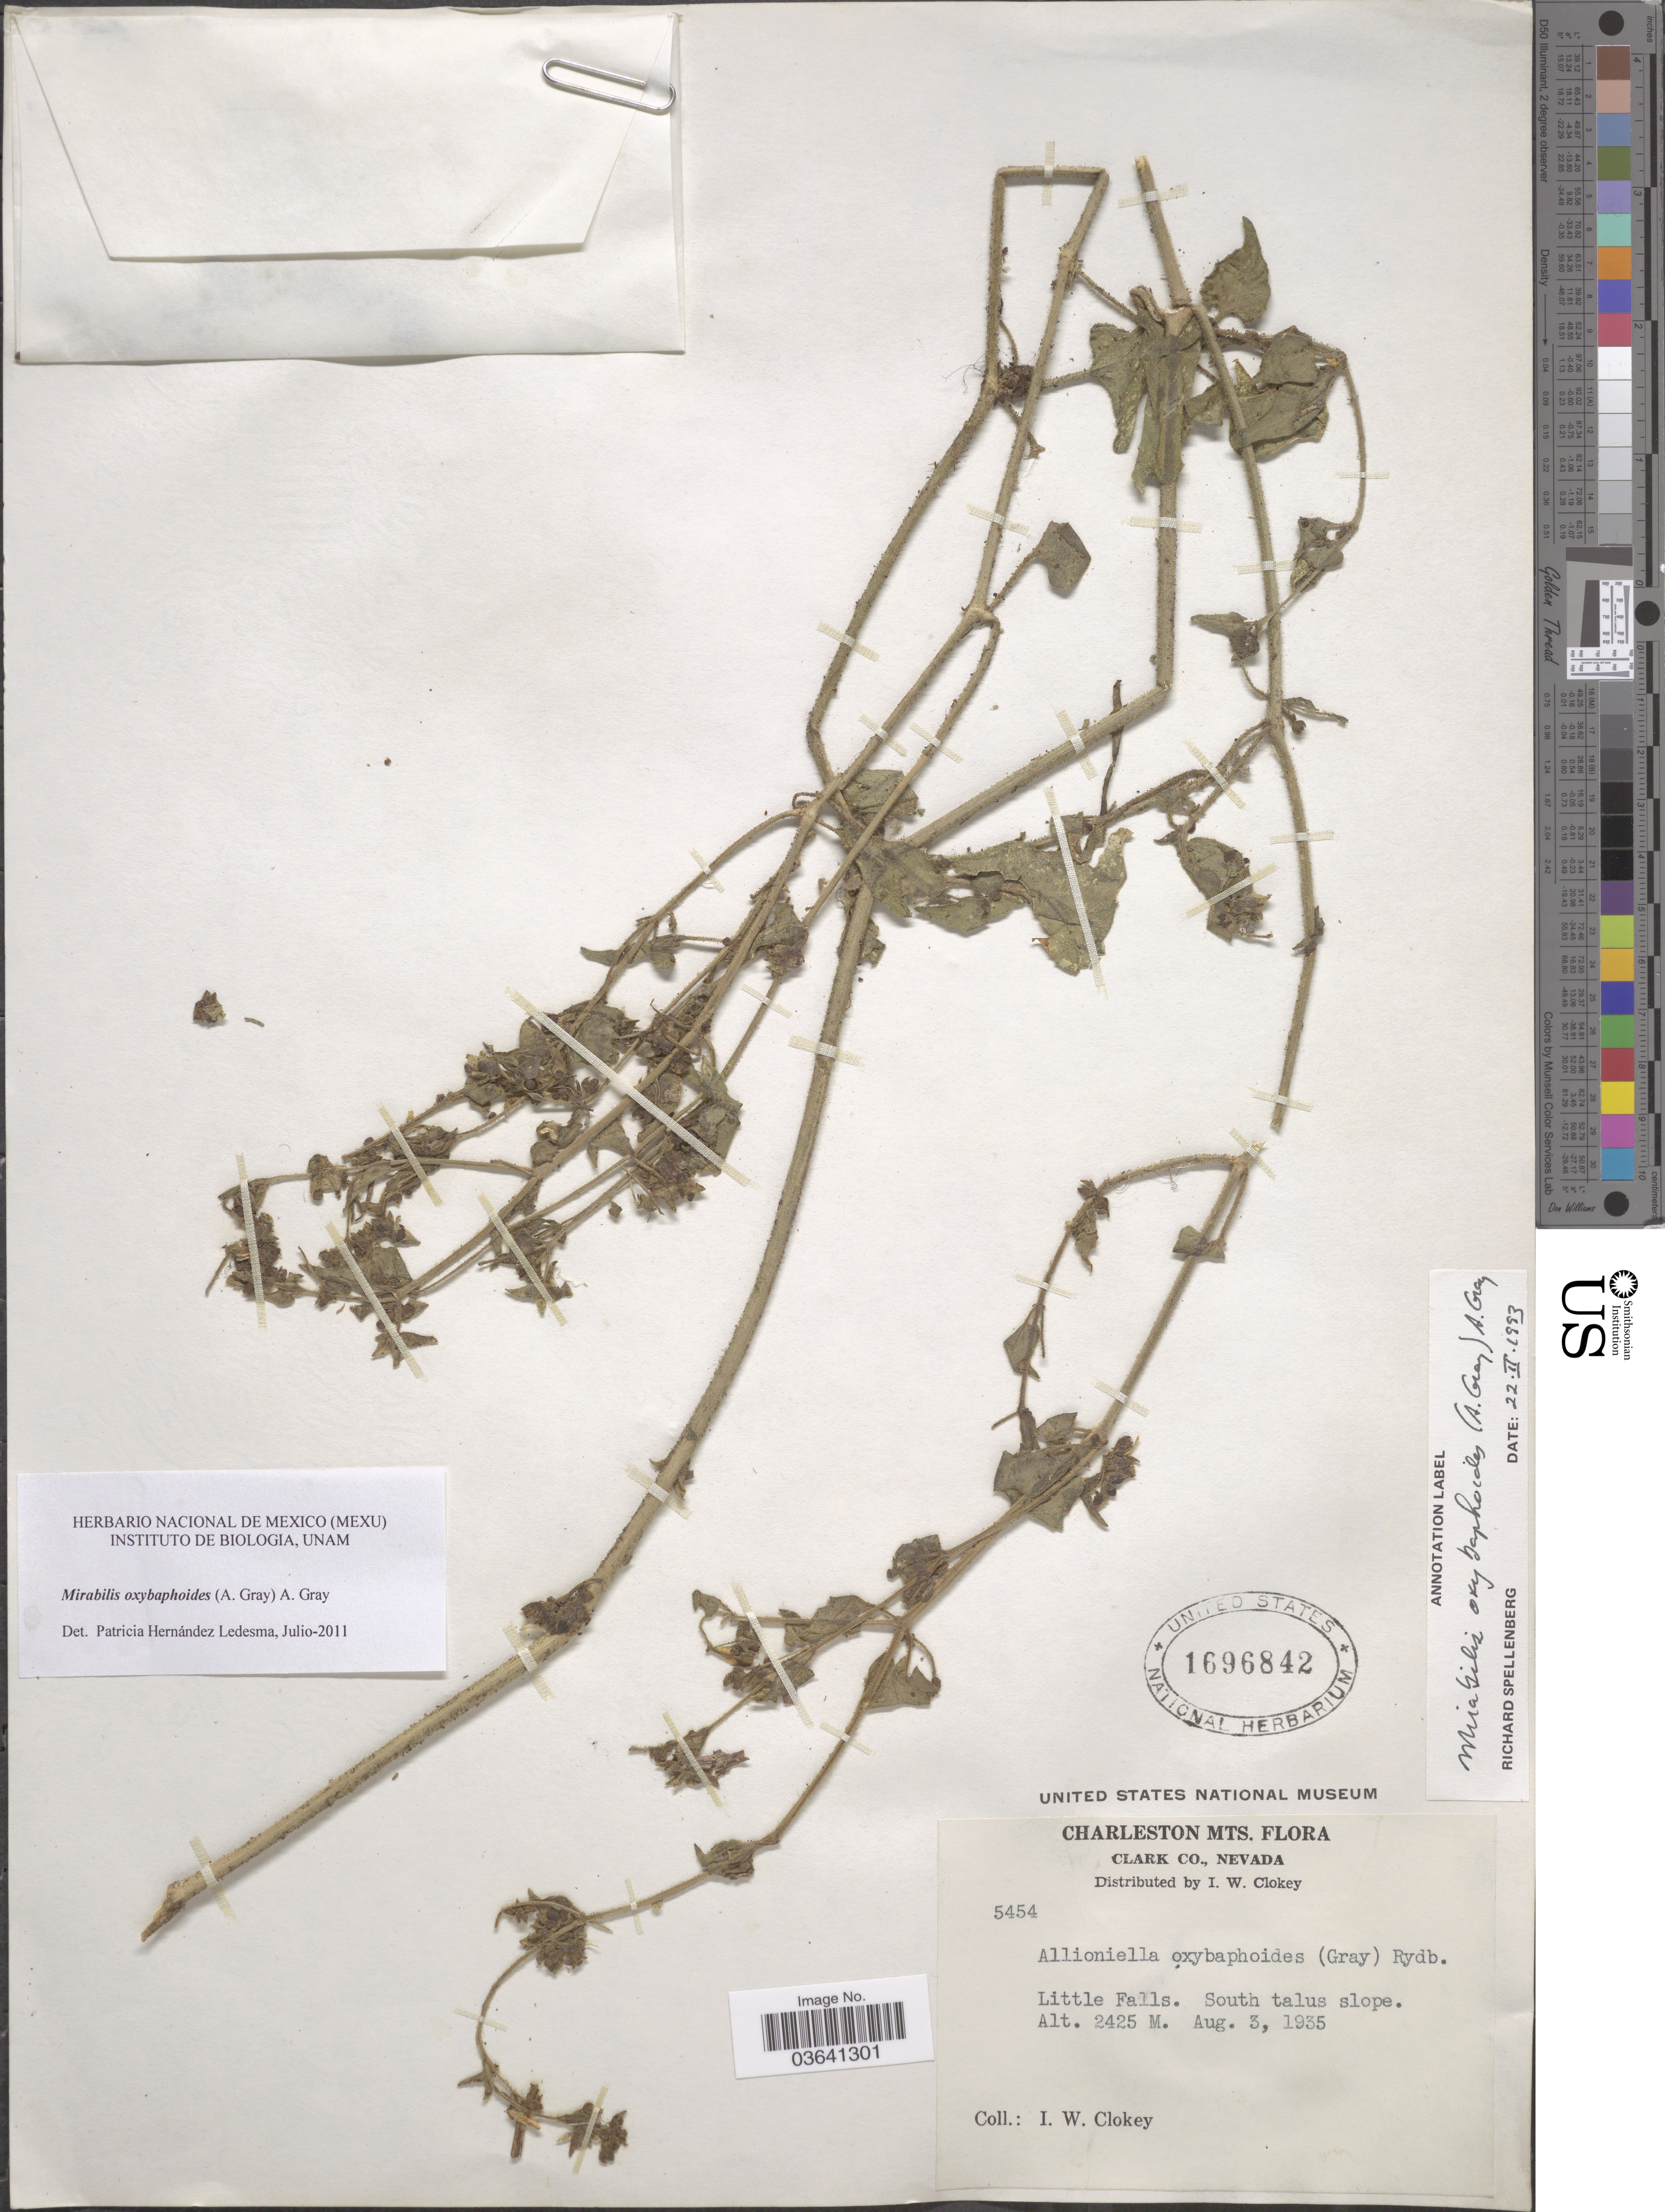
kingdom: Plantae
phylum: Tracheophyta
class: Magnoliopsida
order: Caryophyllales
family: Nyctaginaceae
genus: Mirabilis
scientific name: Mirabilis oxybaphoides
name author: (A. Gray) A. Gray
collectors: I. W. Clokey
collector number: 5454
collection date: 1935-08-03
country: United States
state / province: Nevada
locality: Charleston Mts. Clark Co. Little Falls. South talus slope.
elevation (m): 2425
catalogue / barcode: US 1696842